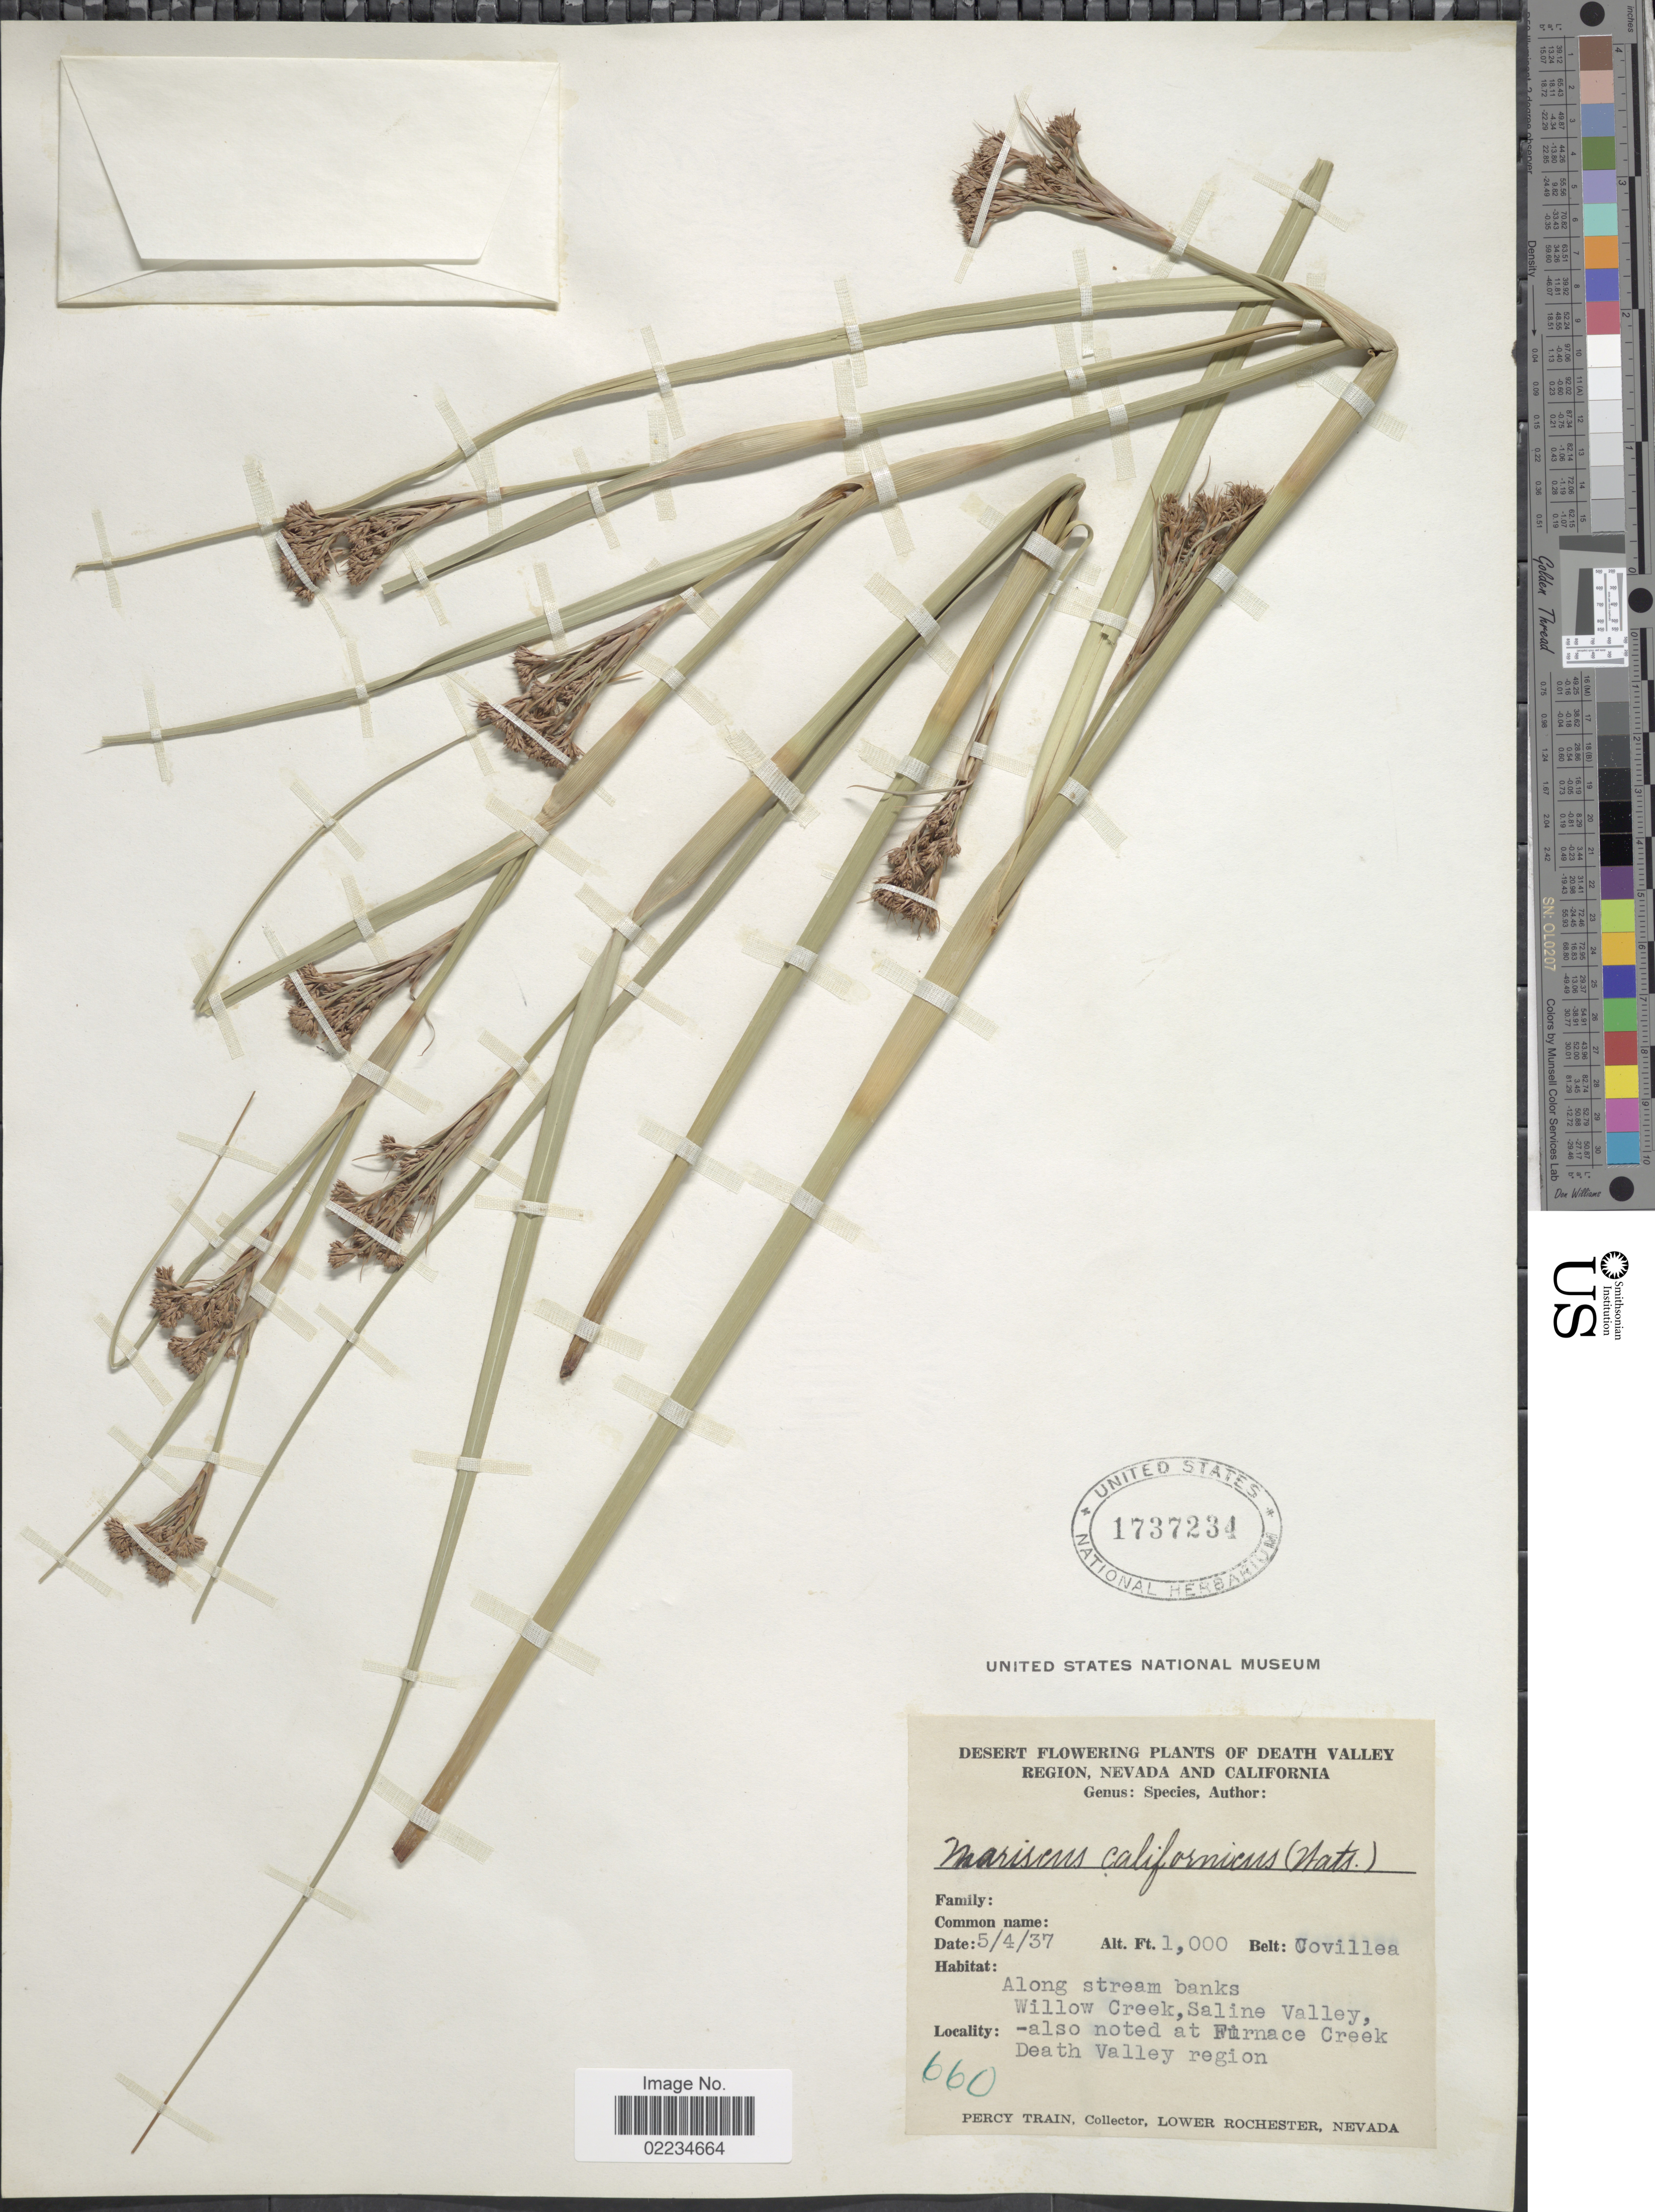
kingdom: Plantae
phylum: Tracheophyta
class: Liliopsida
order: Poales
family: Cyperaceae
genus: Cladium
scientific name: Cladium californicum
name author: (S. Watson) O'Neill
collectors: P. Train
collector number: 660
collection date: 1937-05-04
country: United States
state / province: California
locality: Desert Flowering of Death Valley Region, Along stream banks Willow Creek, Saline Valley, - also noted at Furnace Creek Death Valley Region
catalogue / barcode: US 1737234